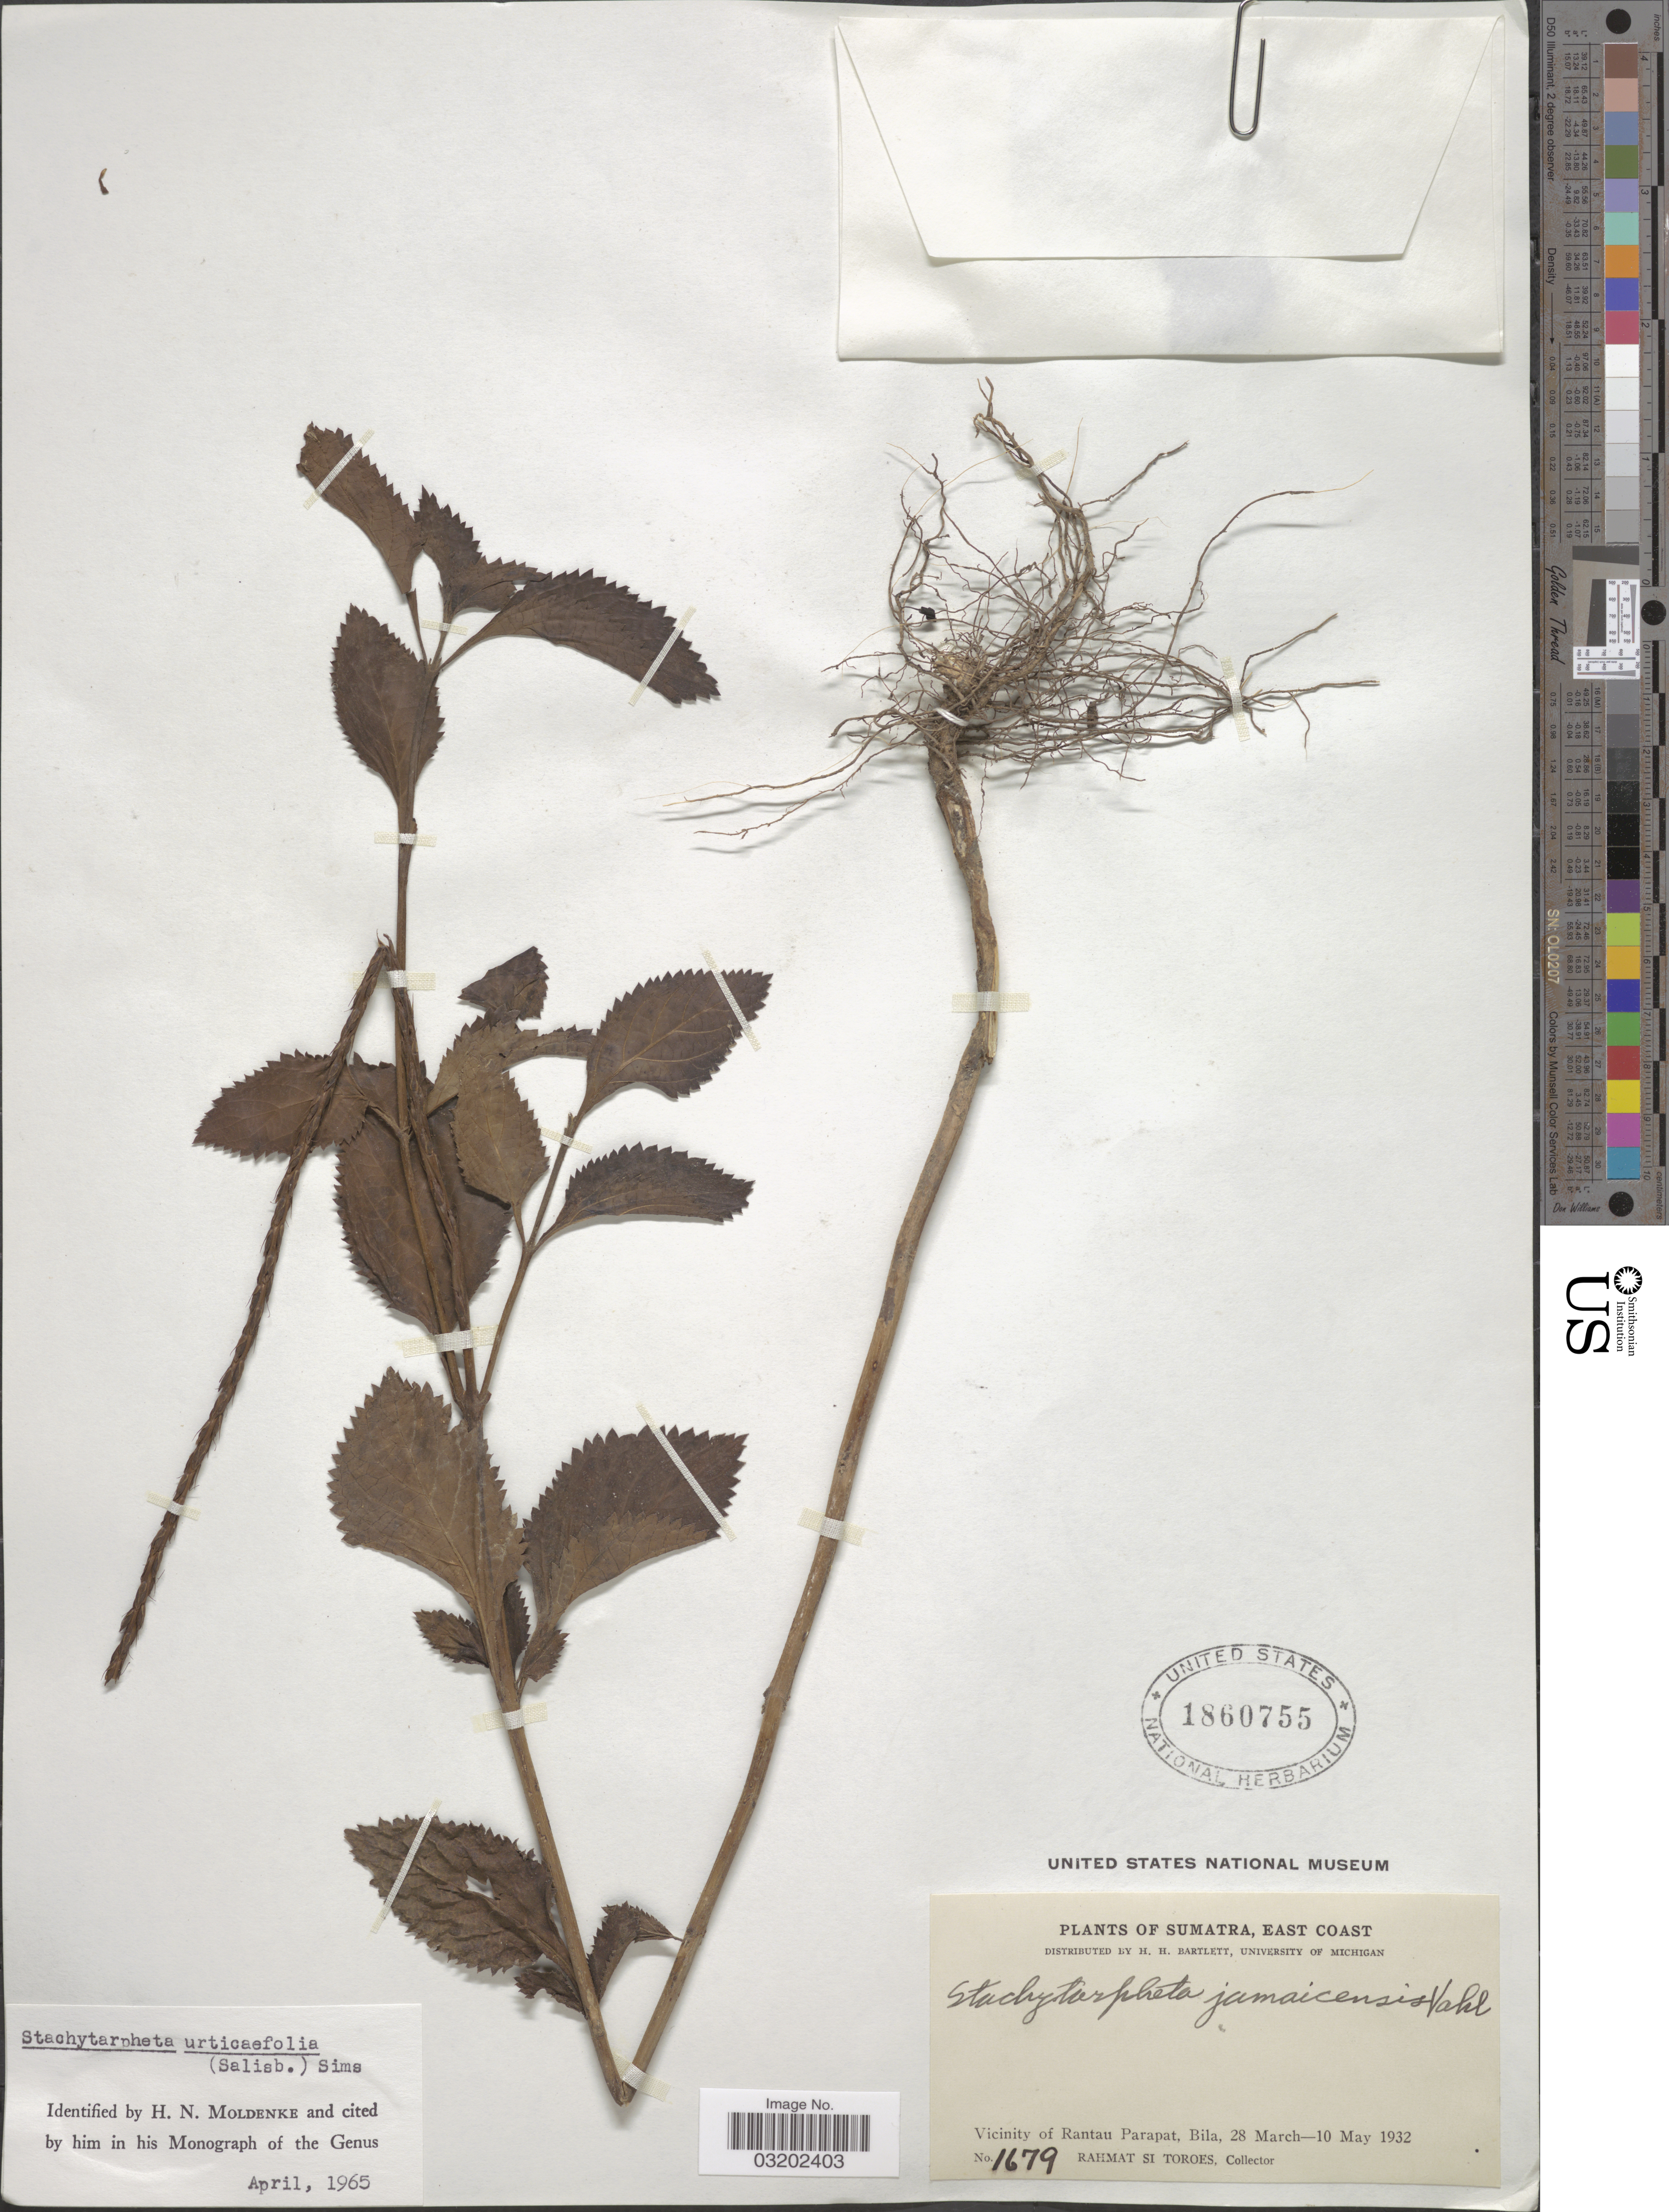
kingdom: Plantae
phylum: Tracheophyta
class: Magnoliopsida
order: Lamiales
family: Verbenaceae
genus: Stachytarpheta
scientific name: Stachytarpheta urticifolia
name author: Sims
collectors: Rahmat Si Boeea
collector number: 1679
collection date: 1932-03-28/1932-05-10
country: Indonesia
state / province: Sumatra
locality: East Coast. Vicinity of Rantau Parapat, Bila.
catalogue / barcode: US 1860755